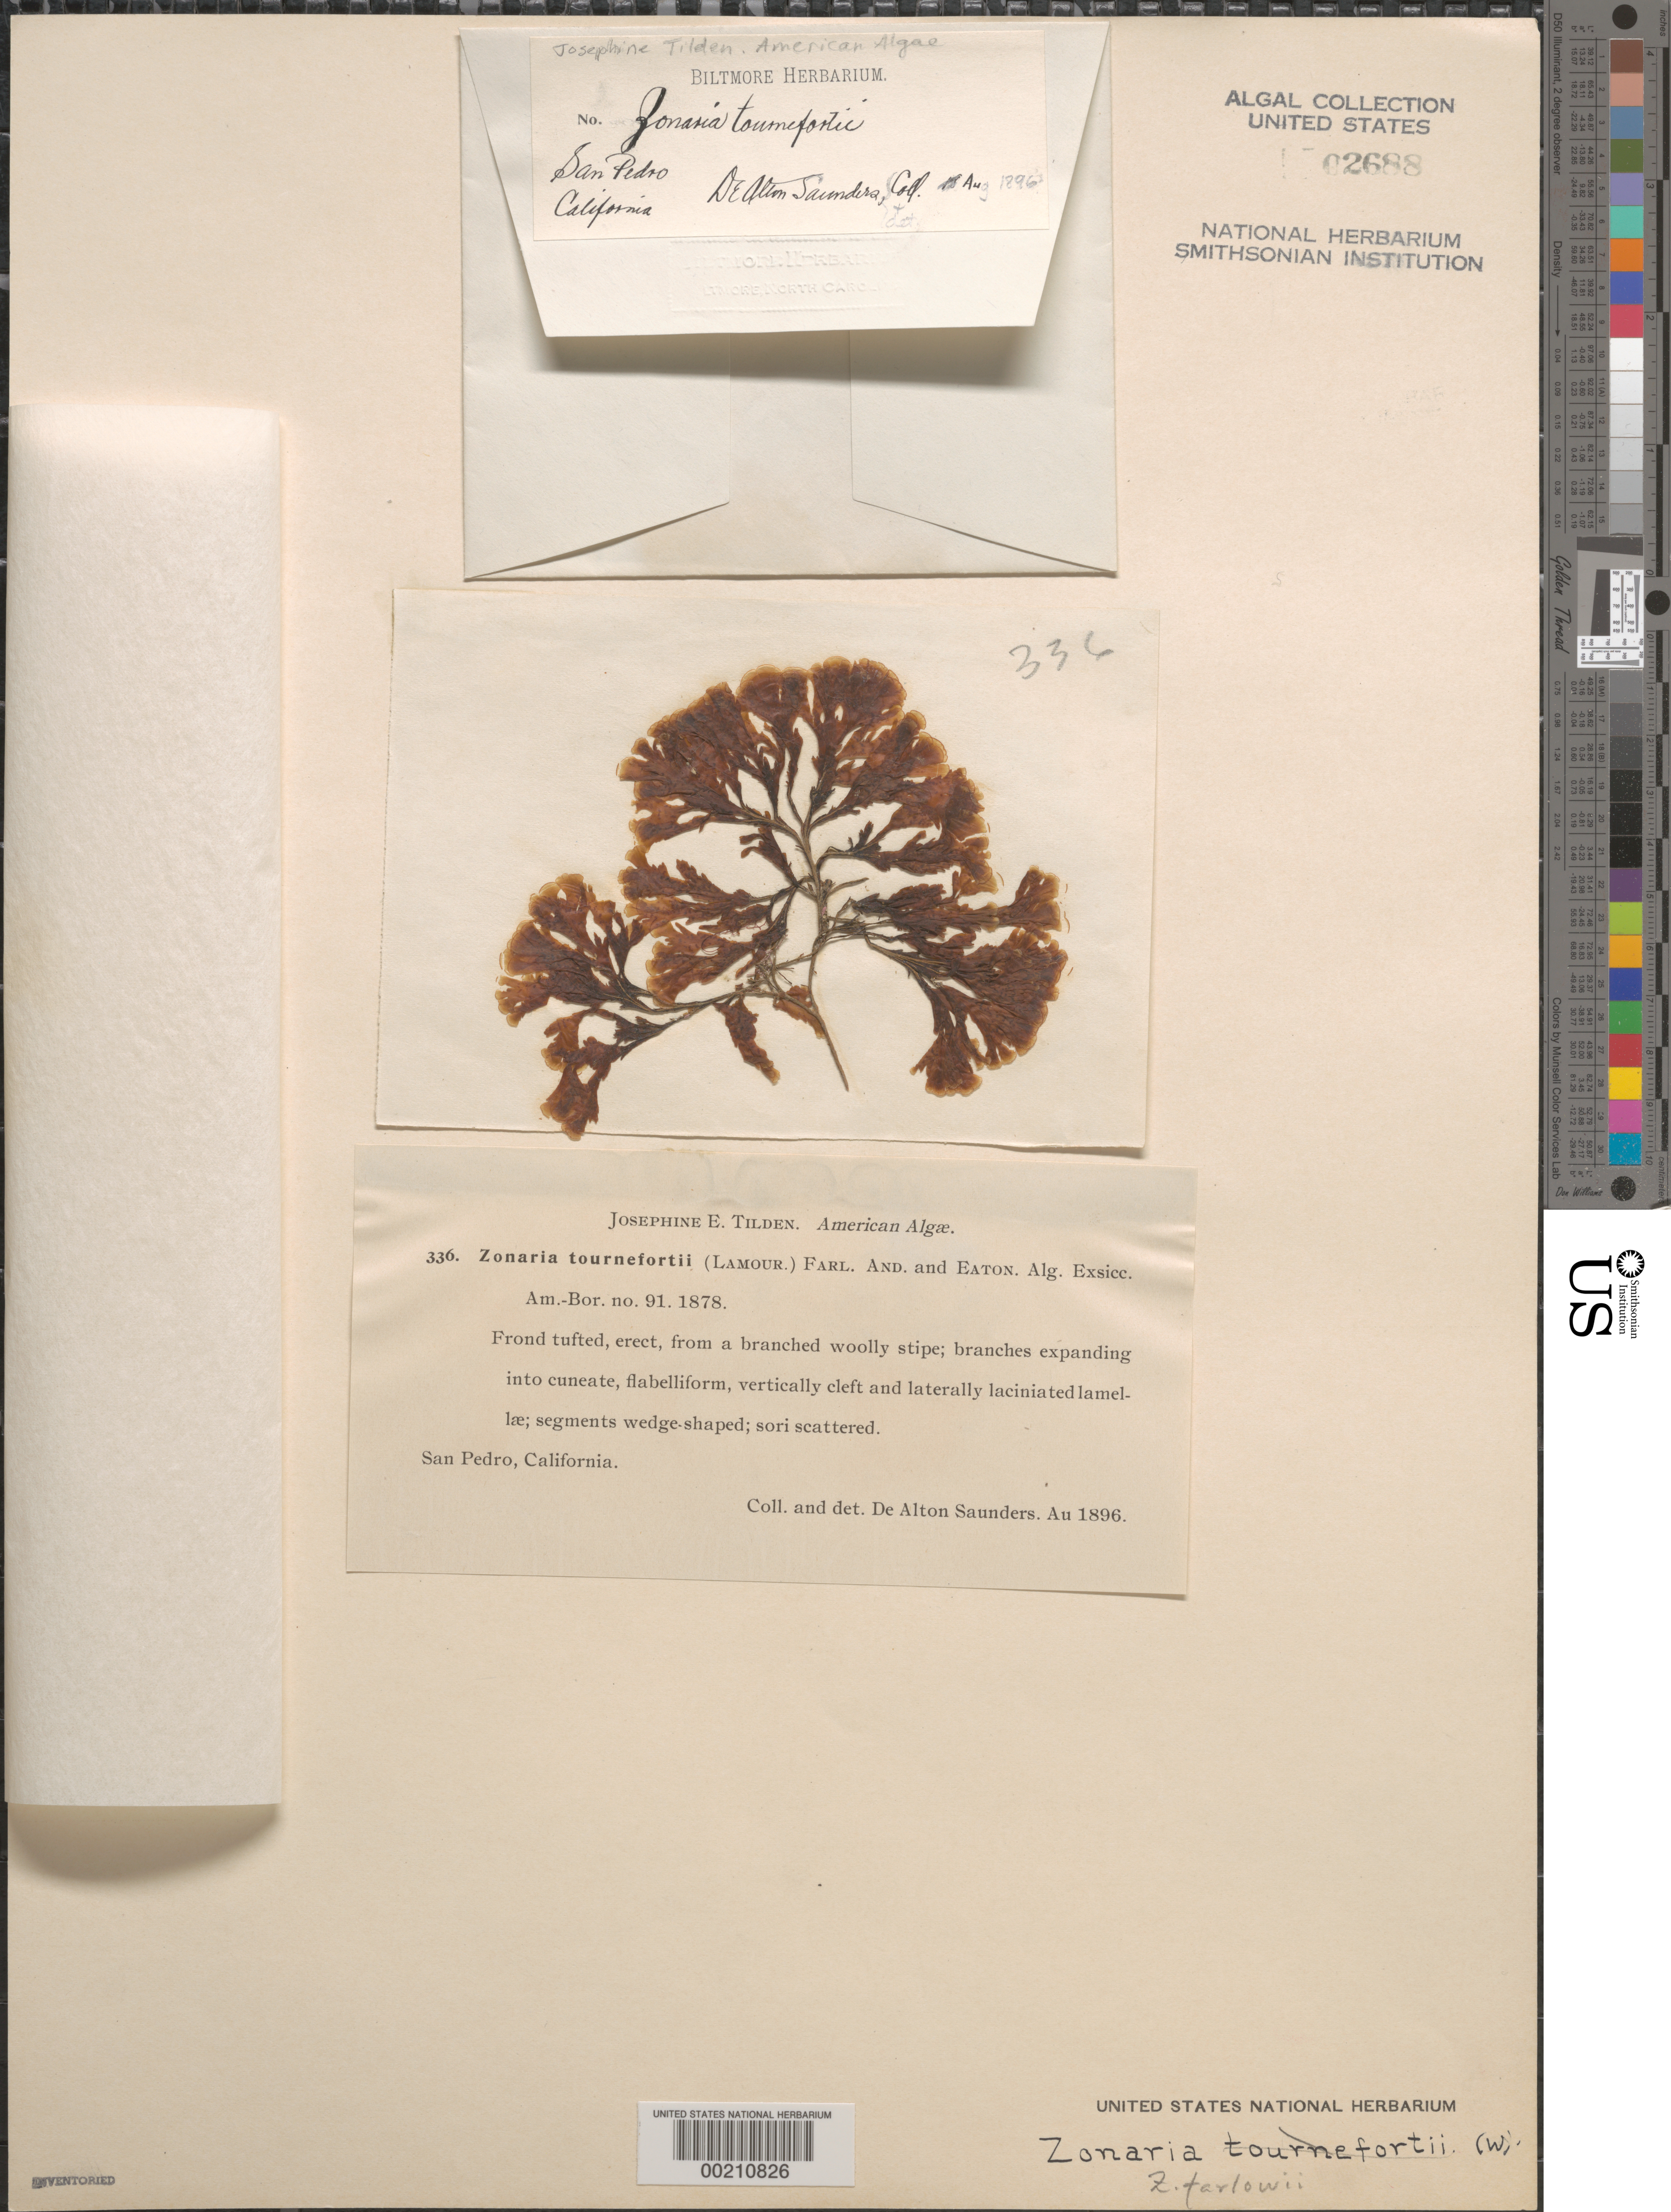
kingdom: Chromista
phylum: Ochrophyta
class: Phaeophyceae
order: Dictyotales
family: Dictyotaceae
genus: Zonaria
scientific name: Zonaria farlowii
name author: Setch. & N.L. Gardner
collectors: D. Saunders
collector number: JET 336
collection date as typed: Aug 1896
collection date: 1896-08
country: United States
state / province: California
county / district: Los Angeles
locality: San Pedro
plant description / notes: Tilden, American Algae, as Zonaria tournefortii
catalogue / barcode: US 2688